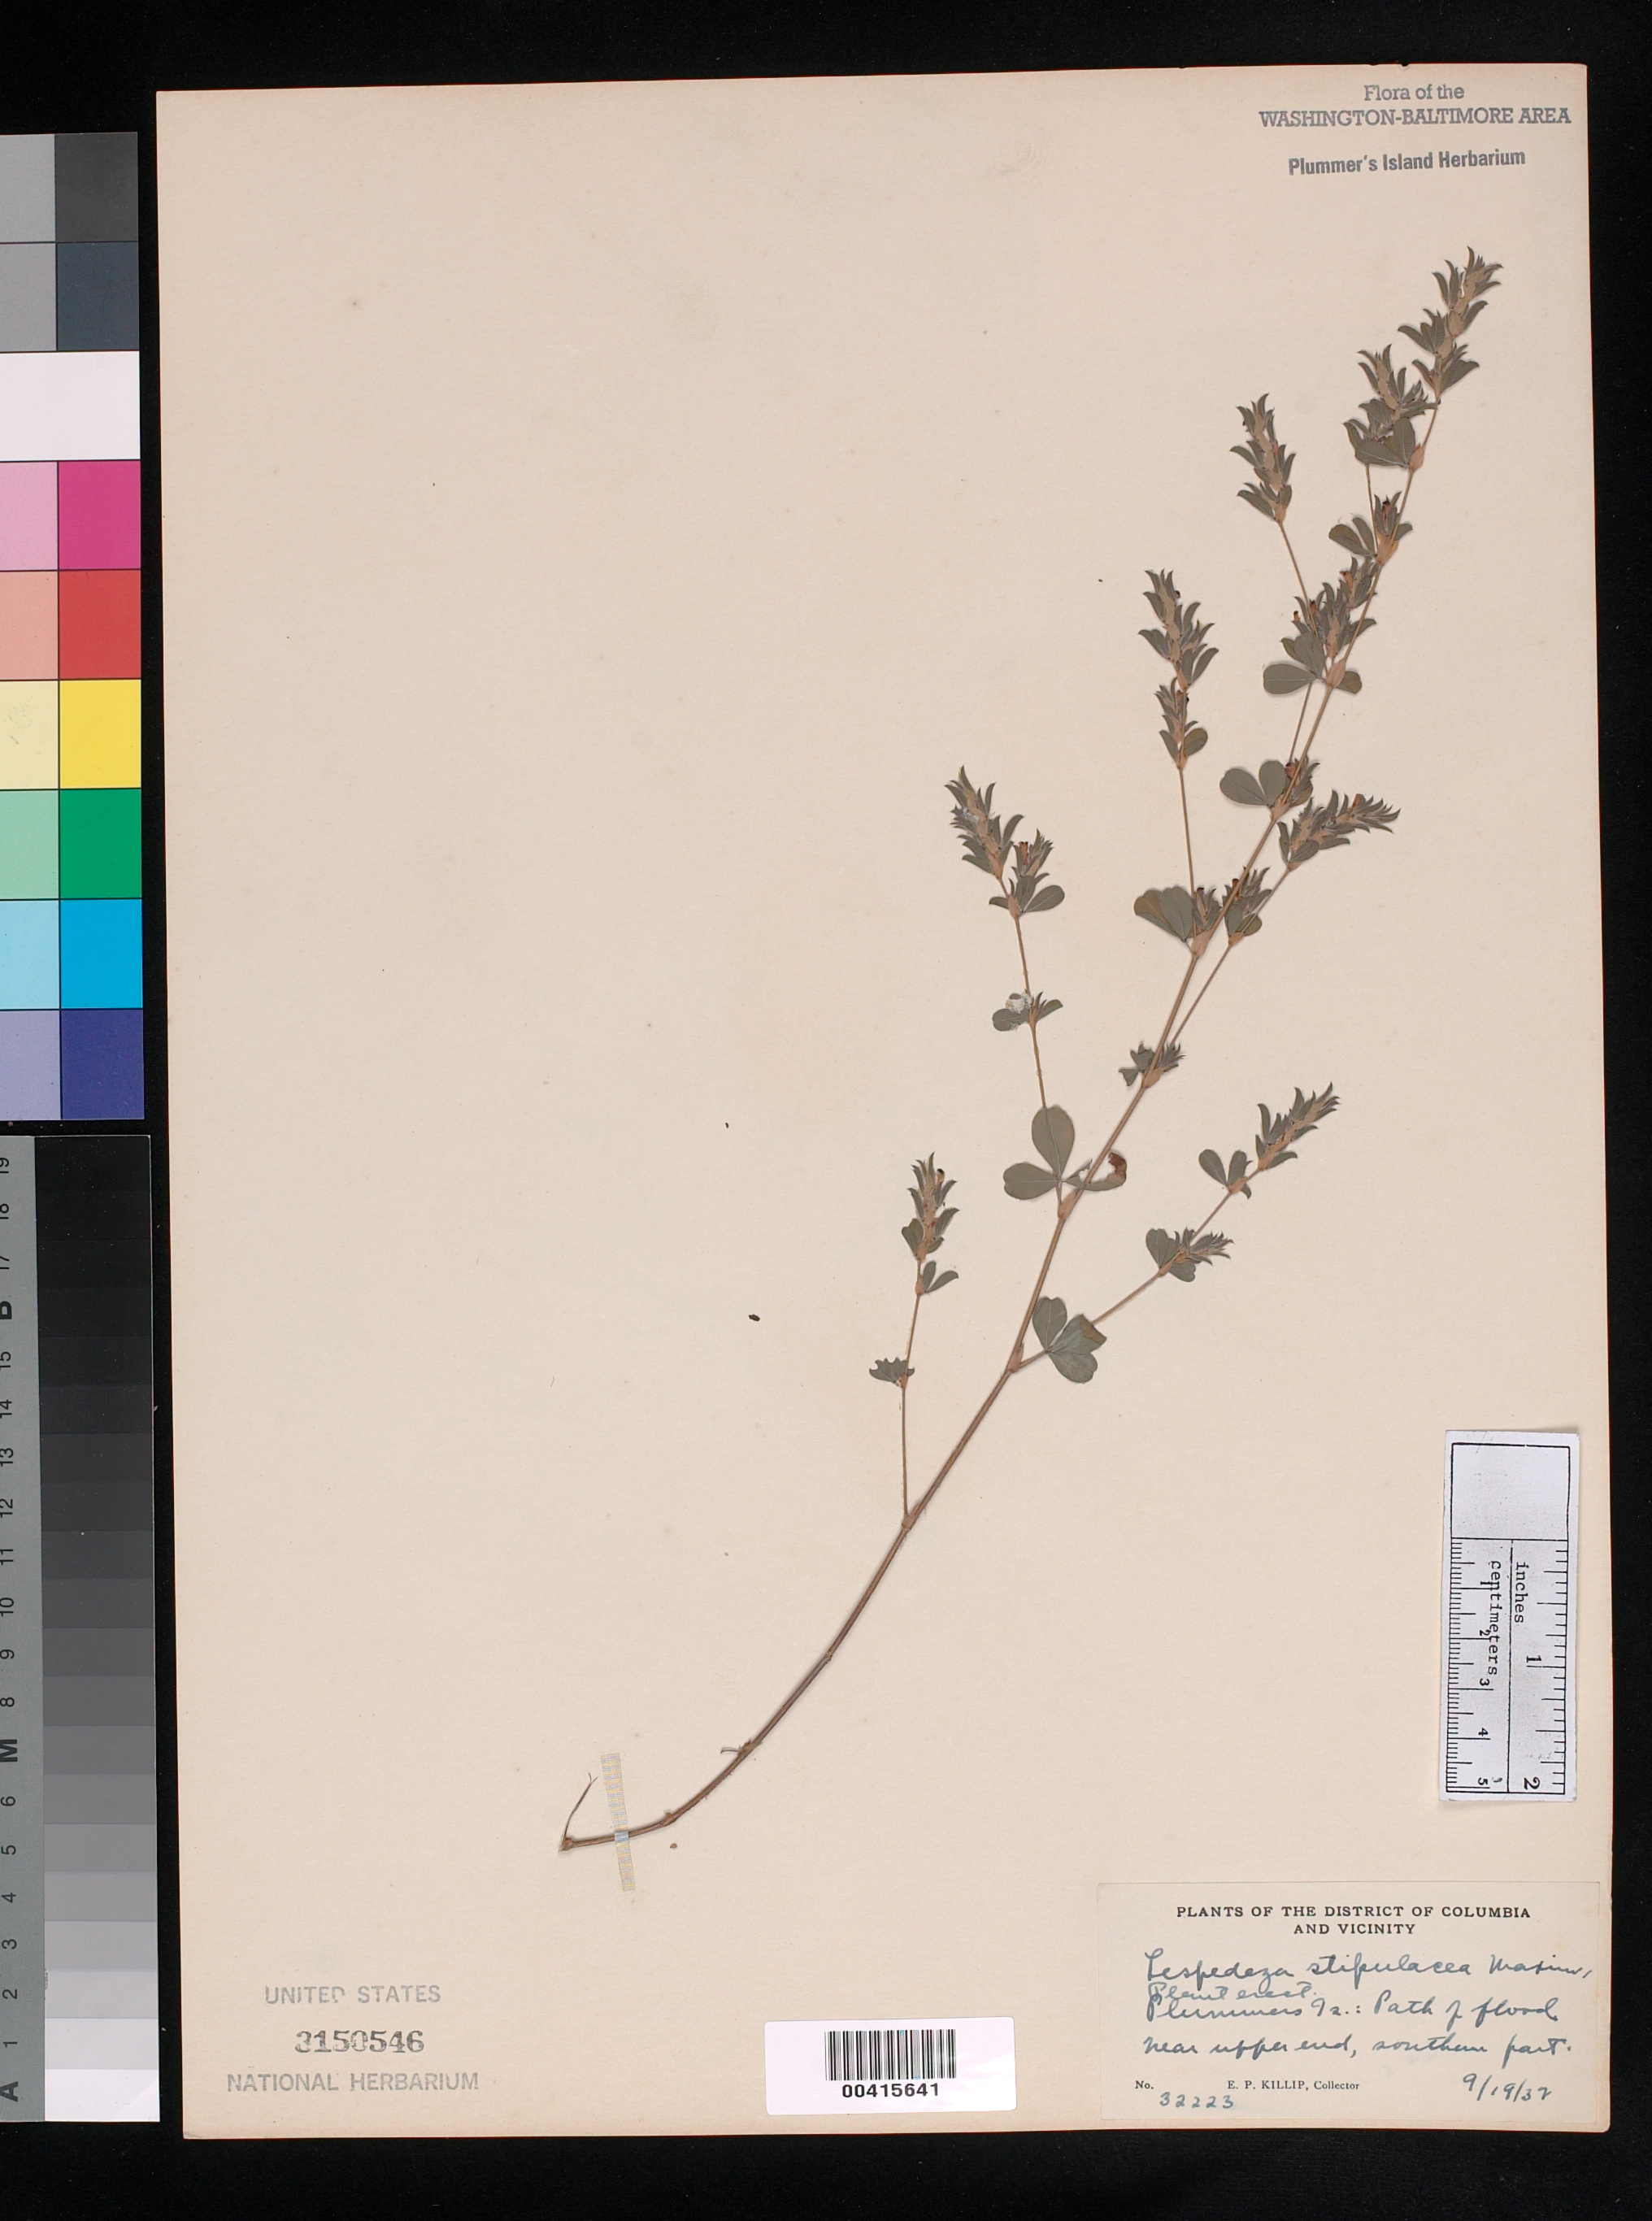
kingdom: Plantae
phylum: Tracheophyta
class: Magnoliopsida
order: Fabales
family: Fabaceae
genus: Kummerowia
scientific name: Kummerowia stipulacea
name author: (Maxim.) Makino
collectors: E. P. Killip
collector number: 32223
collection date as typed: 19 Sep 1937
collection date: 1937-09-19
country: United States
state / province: Maryland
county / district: Montgomery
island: Plummers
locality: Plummer's Island C. & O. Canal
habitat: Flood swept land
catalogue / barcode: US 3150546